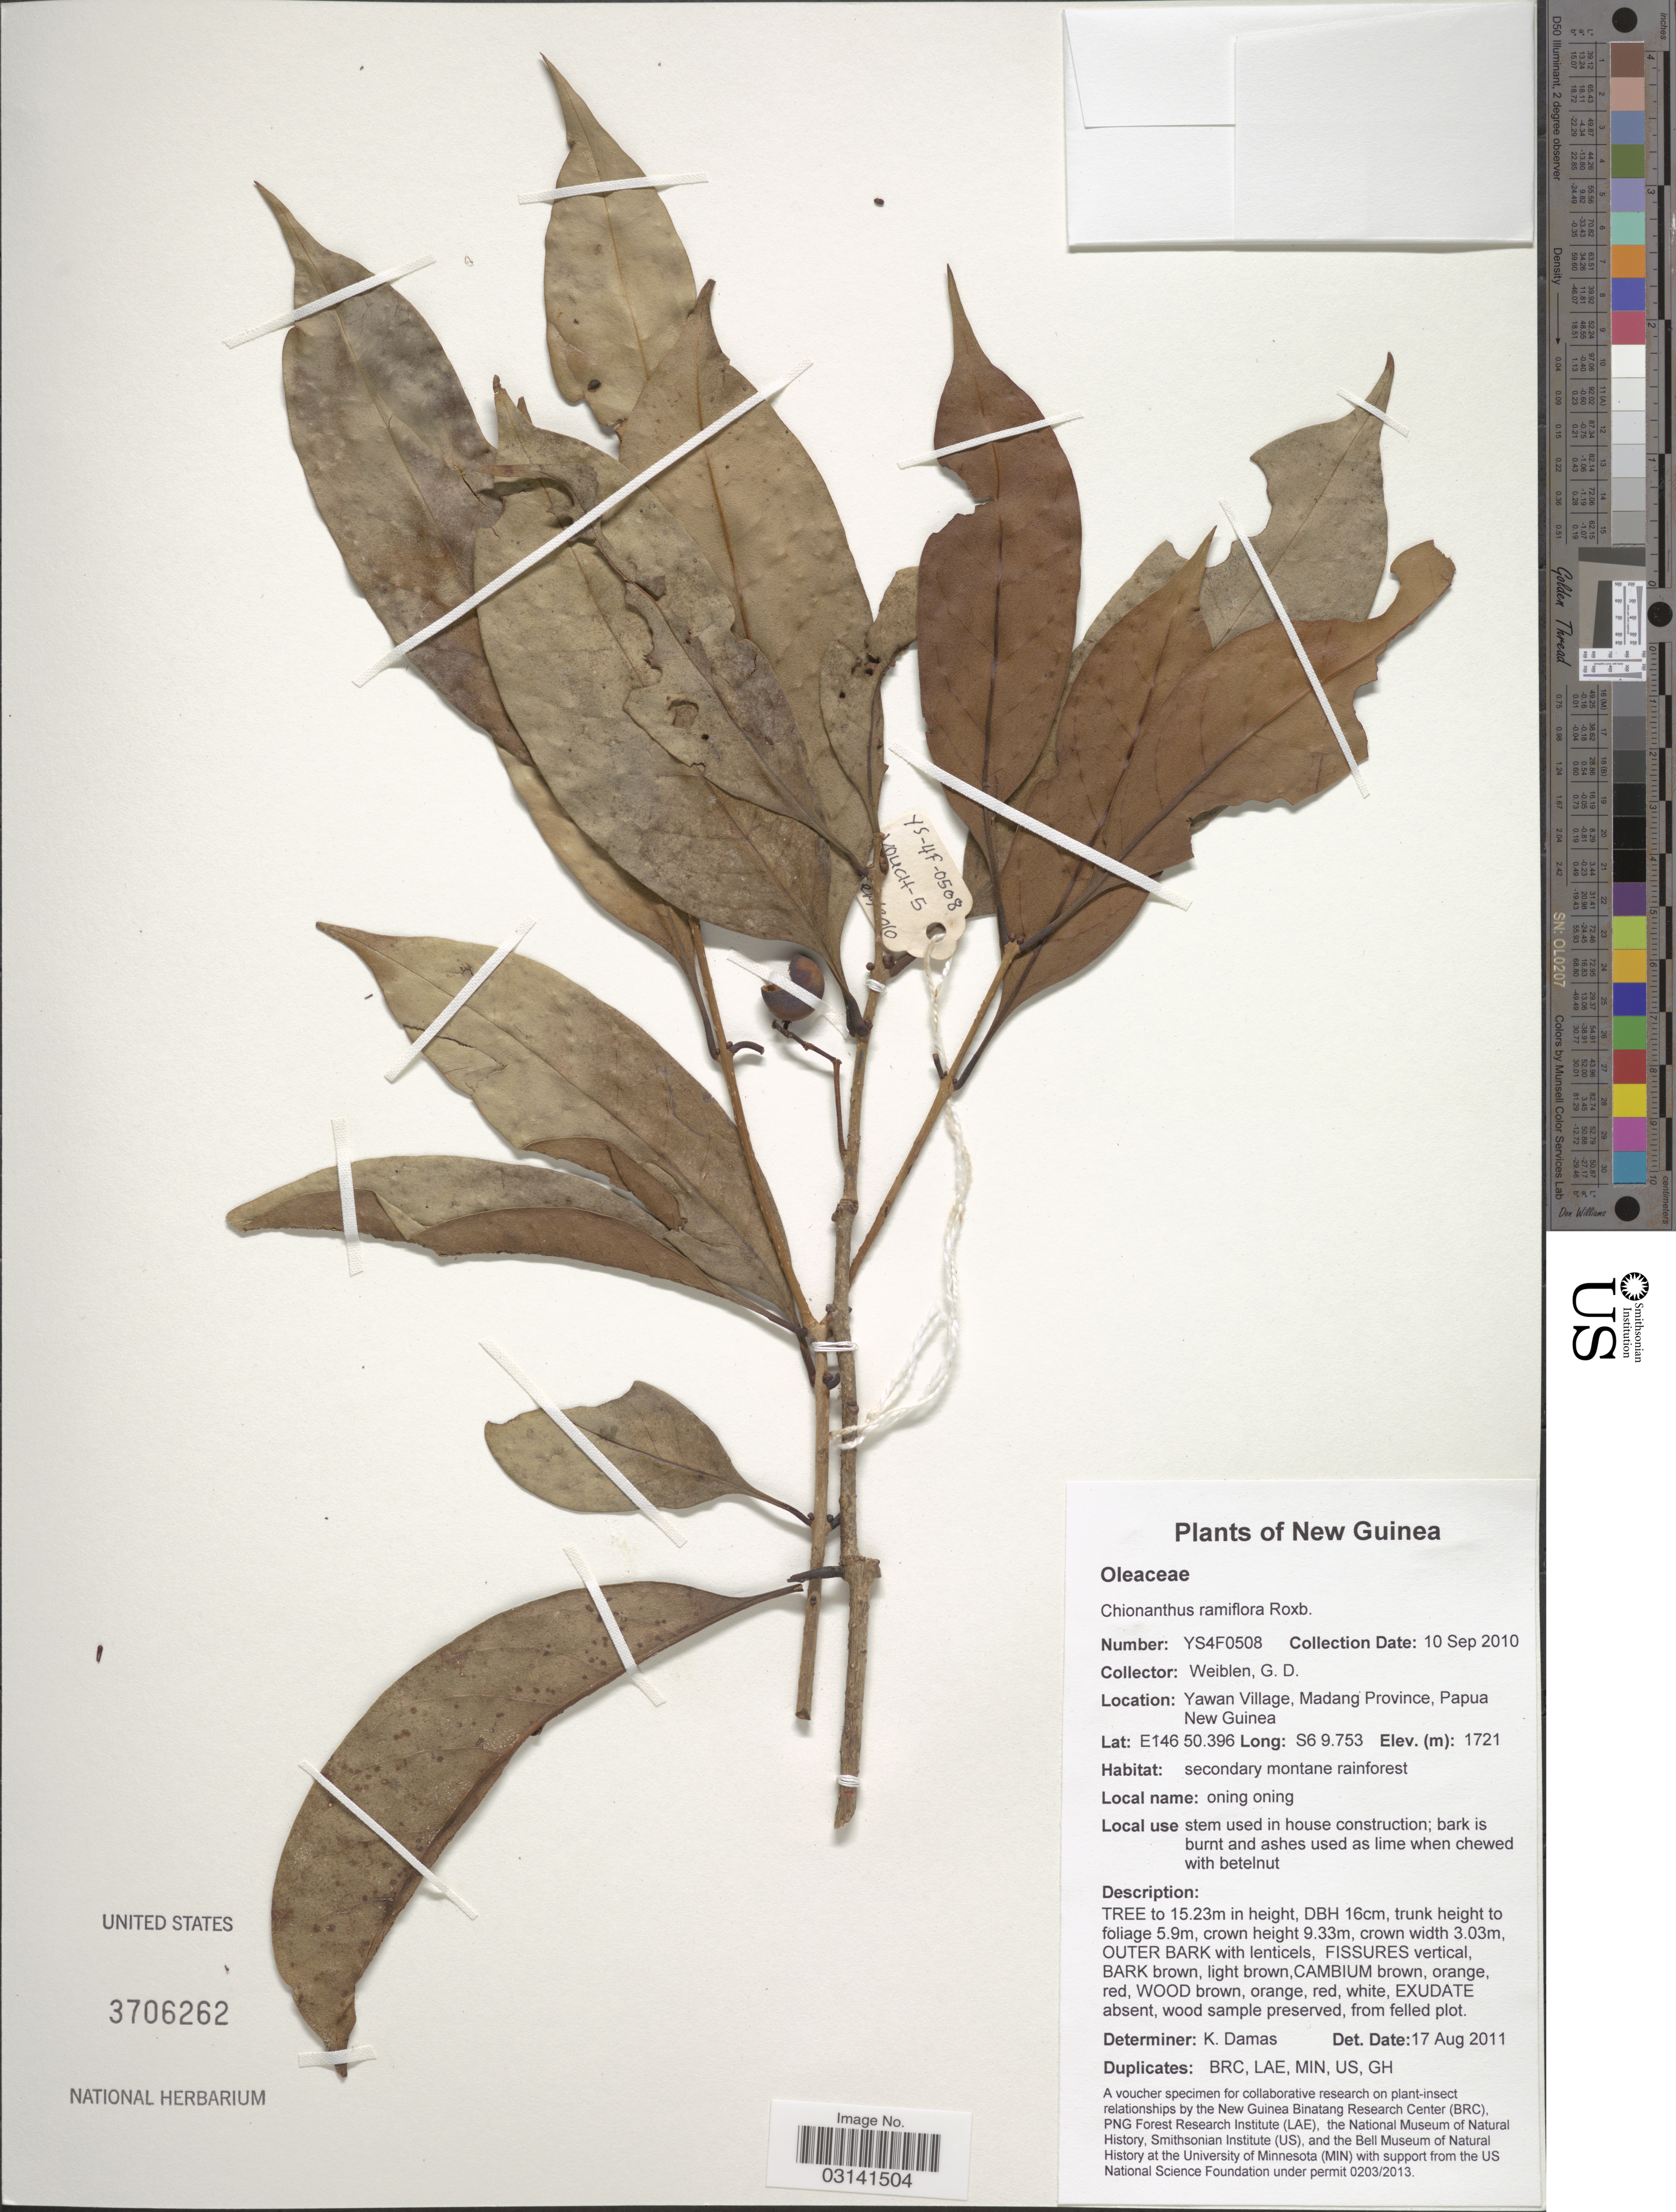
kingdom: Plantae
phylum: Tracheophyta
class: Magnoliopsida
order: Lamiales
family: Oleaceae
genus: Chionanthus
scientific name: Chionanthus ramiflorus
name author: Roxb.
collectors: G. D. Weiblen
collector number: YS4F0508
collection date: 2010-09-10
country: Papua New Guinea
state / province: Madang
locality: Yawan Village.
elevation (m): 1721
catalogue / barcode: US 3706262